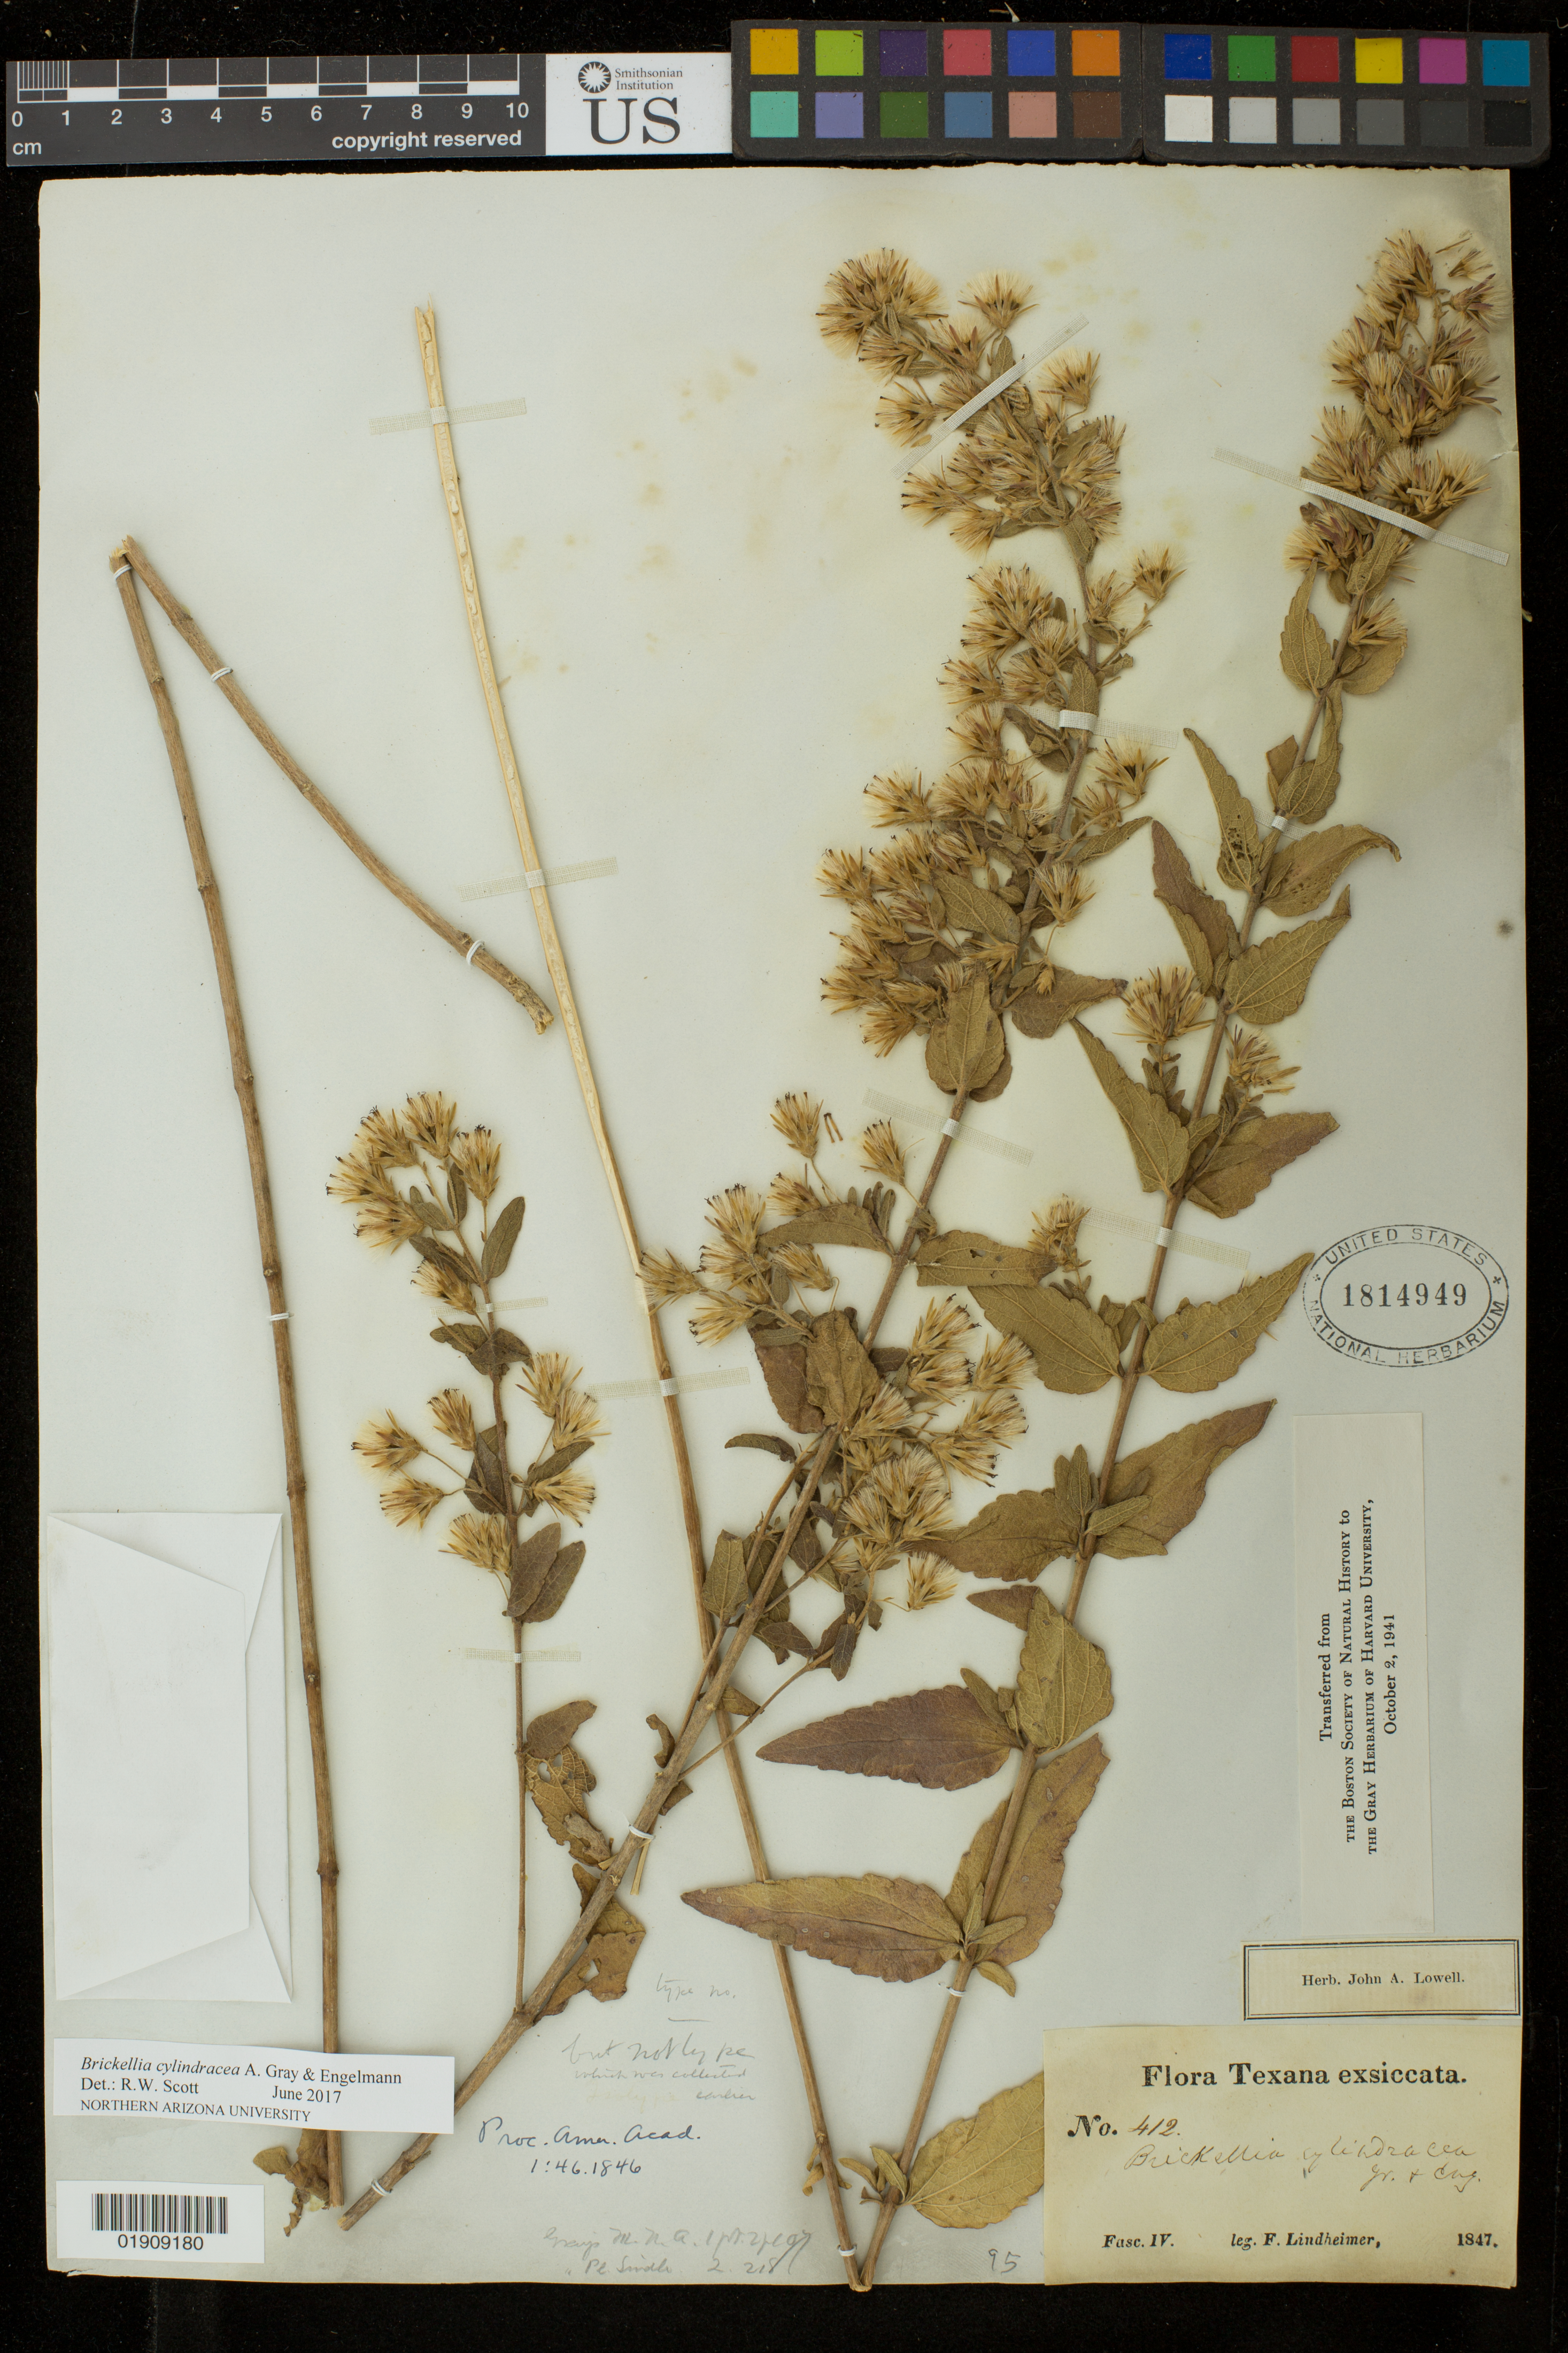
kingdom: Plantae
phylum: Tracheophyta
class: Magnoliopsida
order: Asterales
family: Asteraceae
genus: Brickellia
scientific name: Brickellia cylindracea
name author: A. Gray & Engelm. in A. Gray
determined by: Scott, R. W.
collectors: F. J. Lindheimer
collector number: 412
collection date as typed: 1847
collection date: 1847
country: United States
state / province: Texas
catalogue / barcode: US 1814949